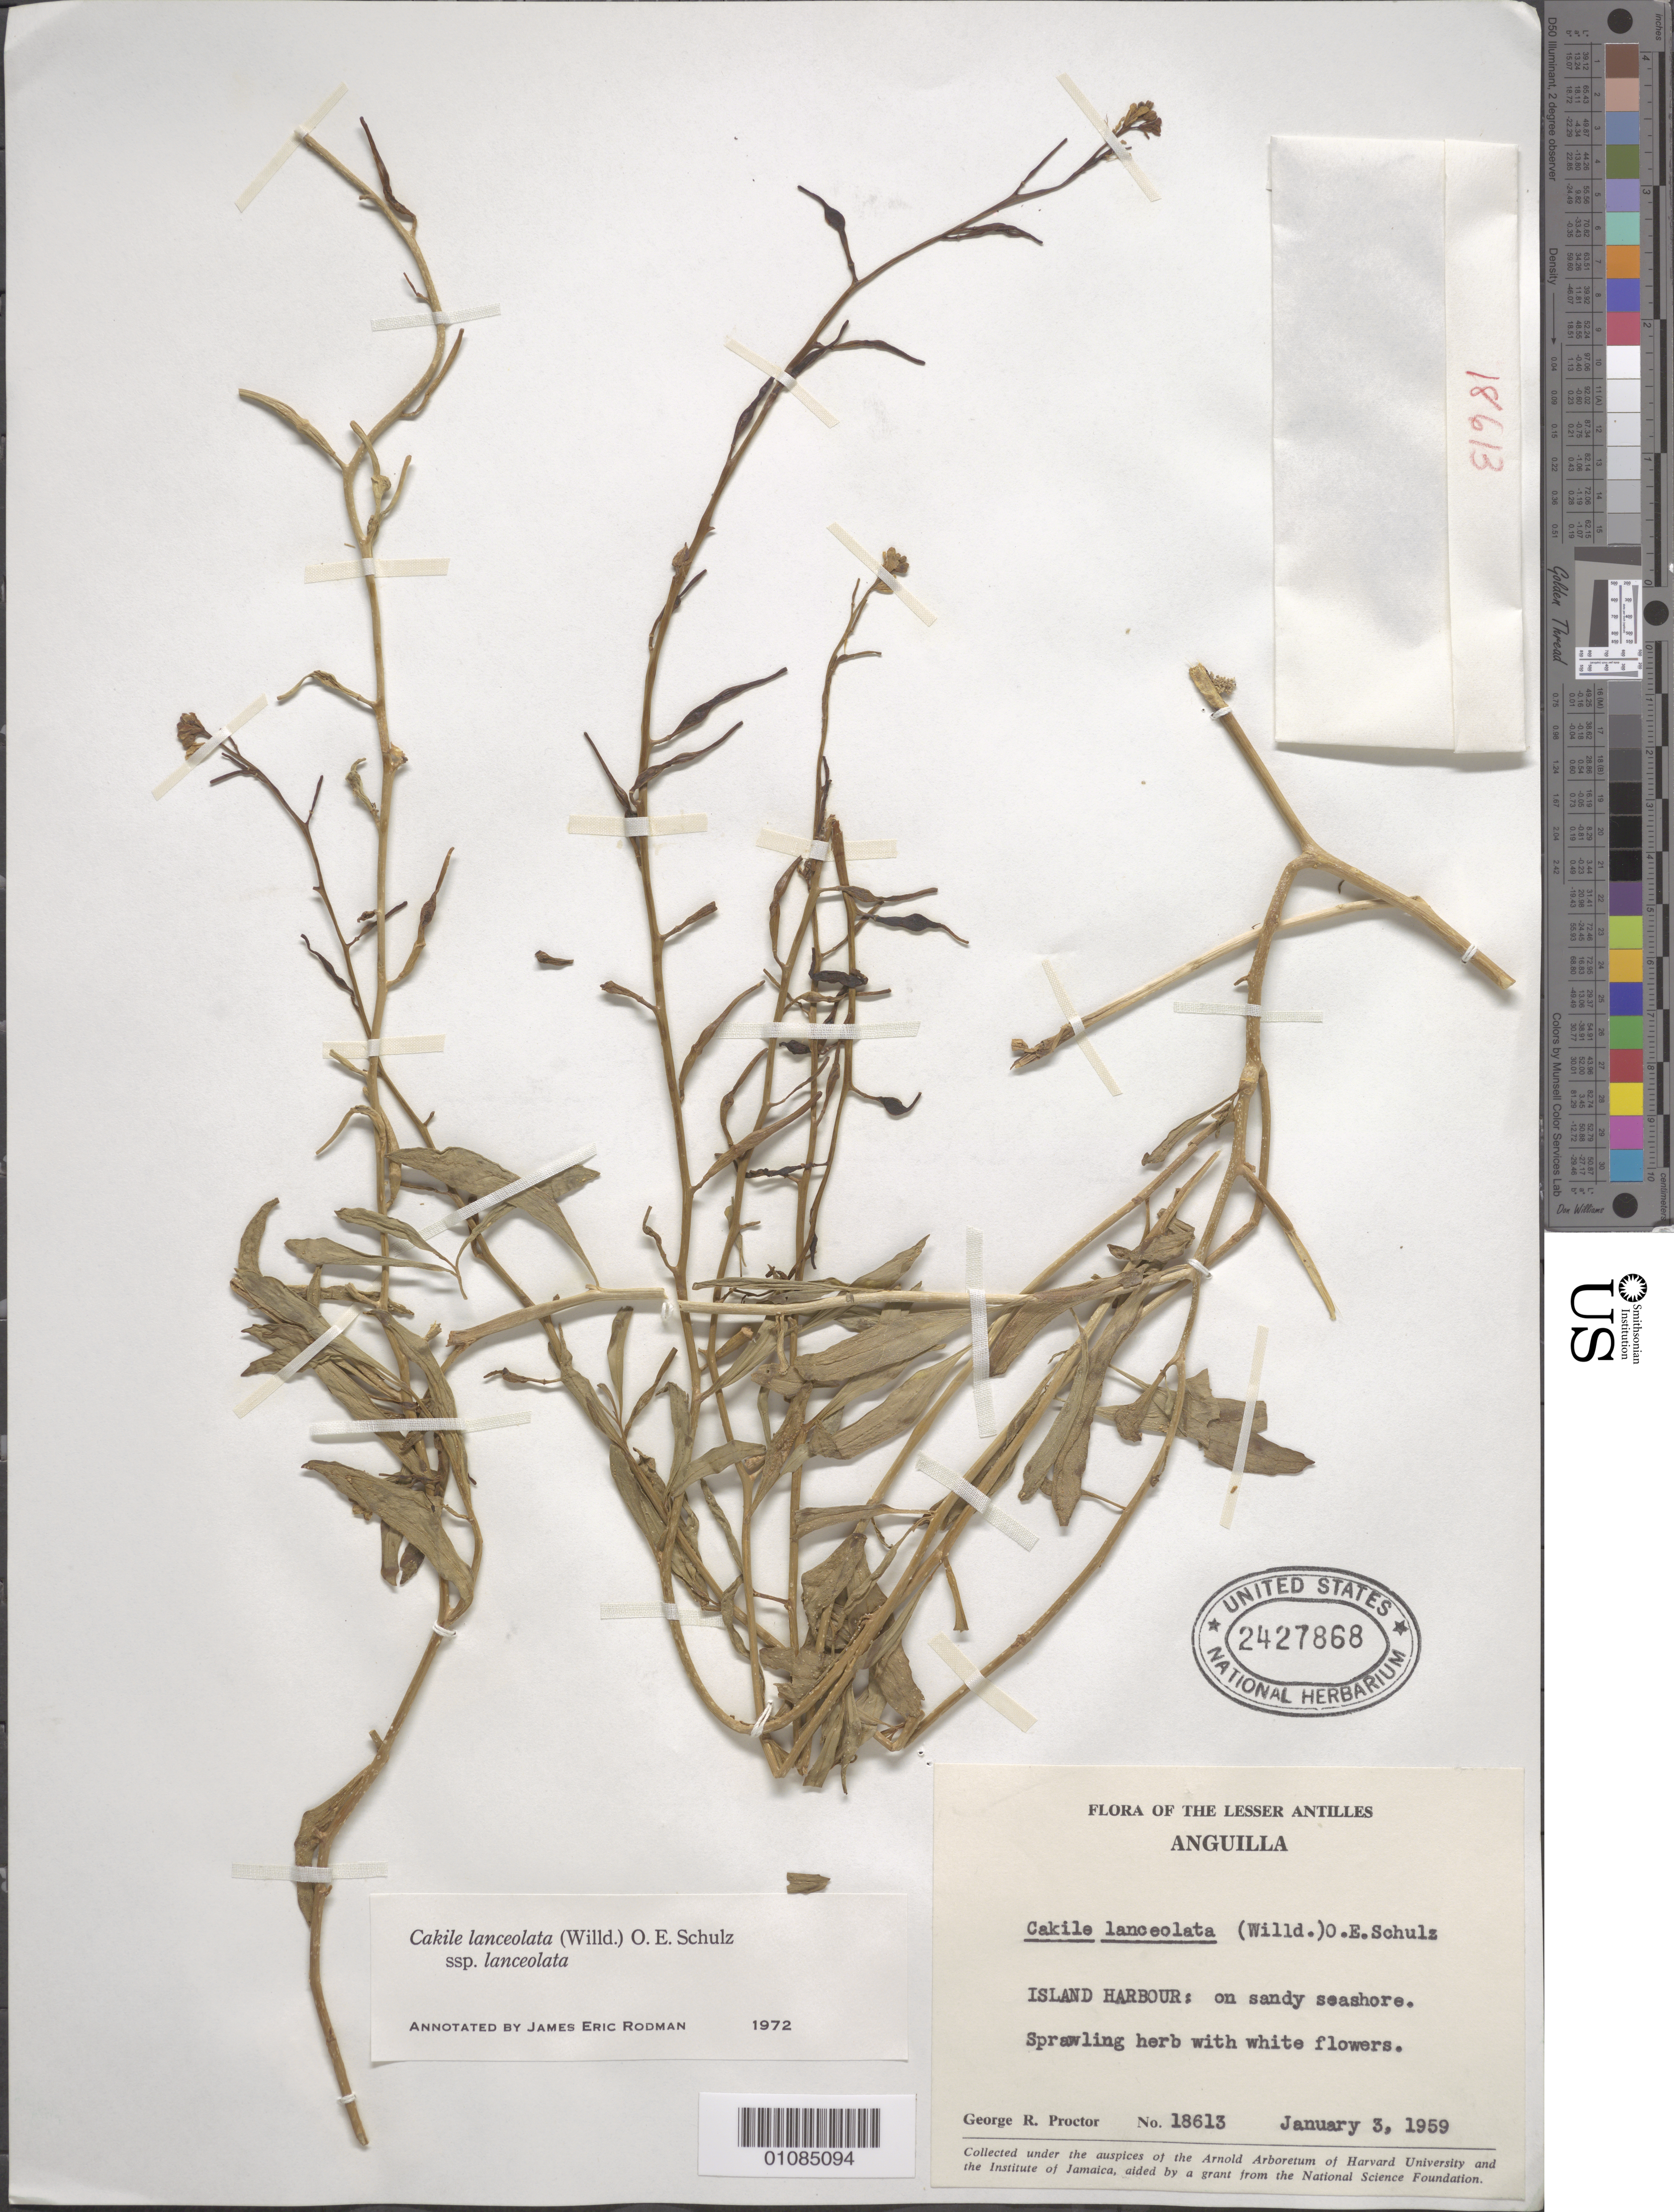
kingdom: Plantae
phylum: Tracheophyta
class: Magnoliopsida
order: Brassicales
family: Brassicaceae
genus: Cakile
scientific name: Cakile lanceolata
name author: (Willd.) O.E. Schulz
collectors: G. R. Proctor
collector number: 18613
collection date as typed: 03 Jan 1959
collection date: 1959-01-03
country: Anguilla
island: Anguilla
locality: Island Harbour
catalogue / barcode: US 2427868